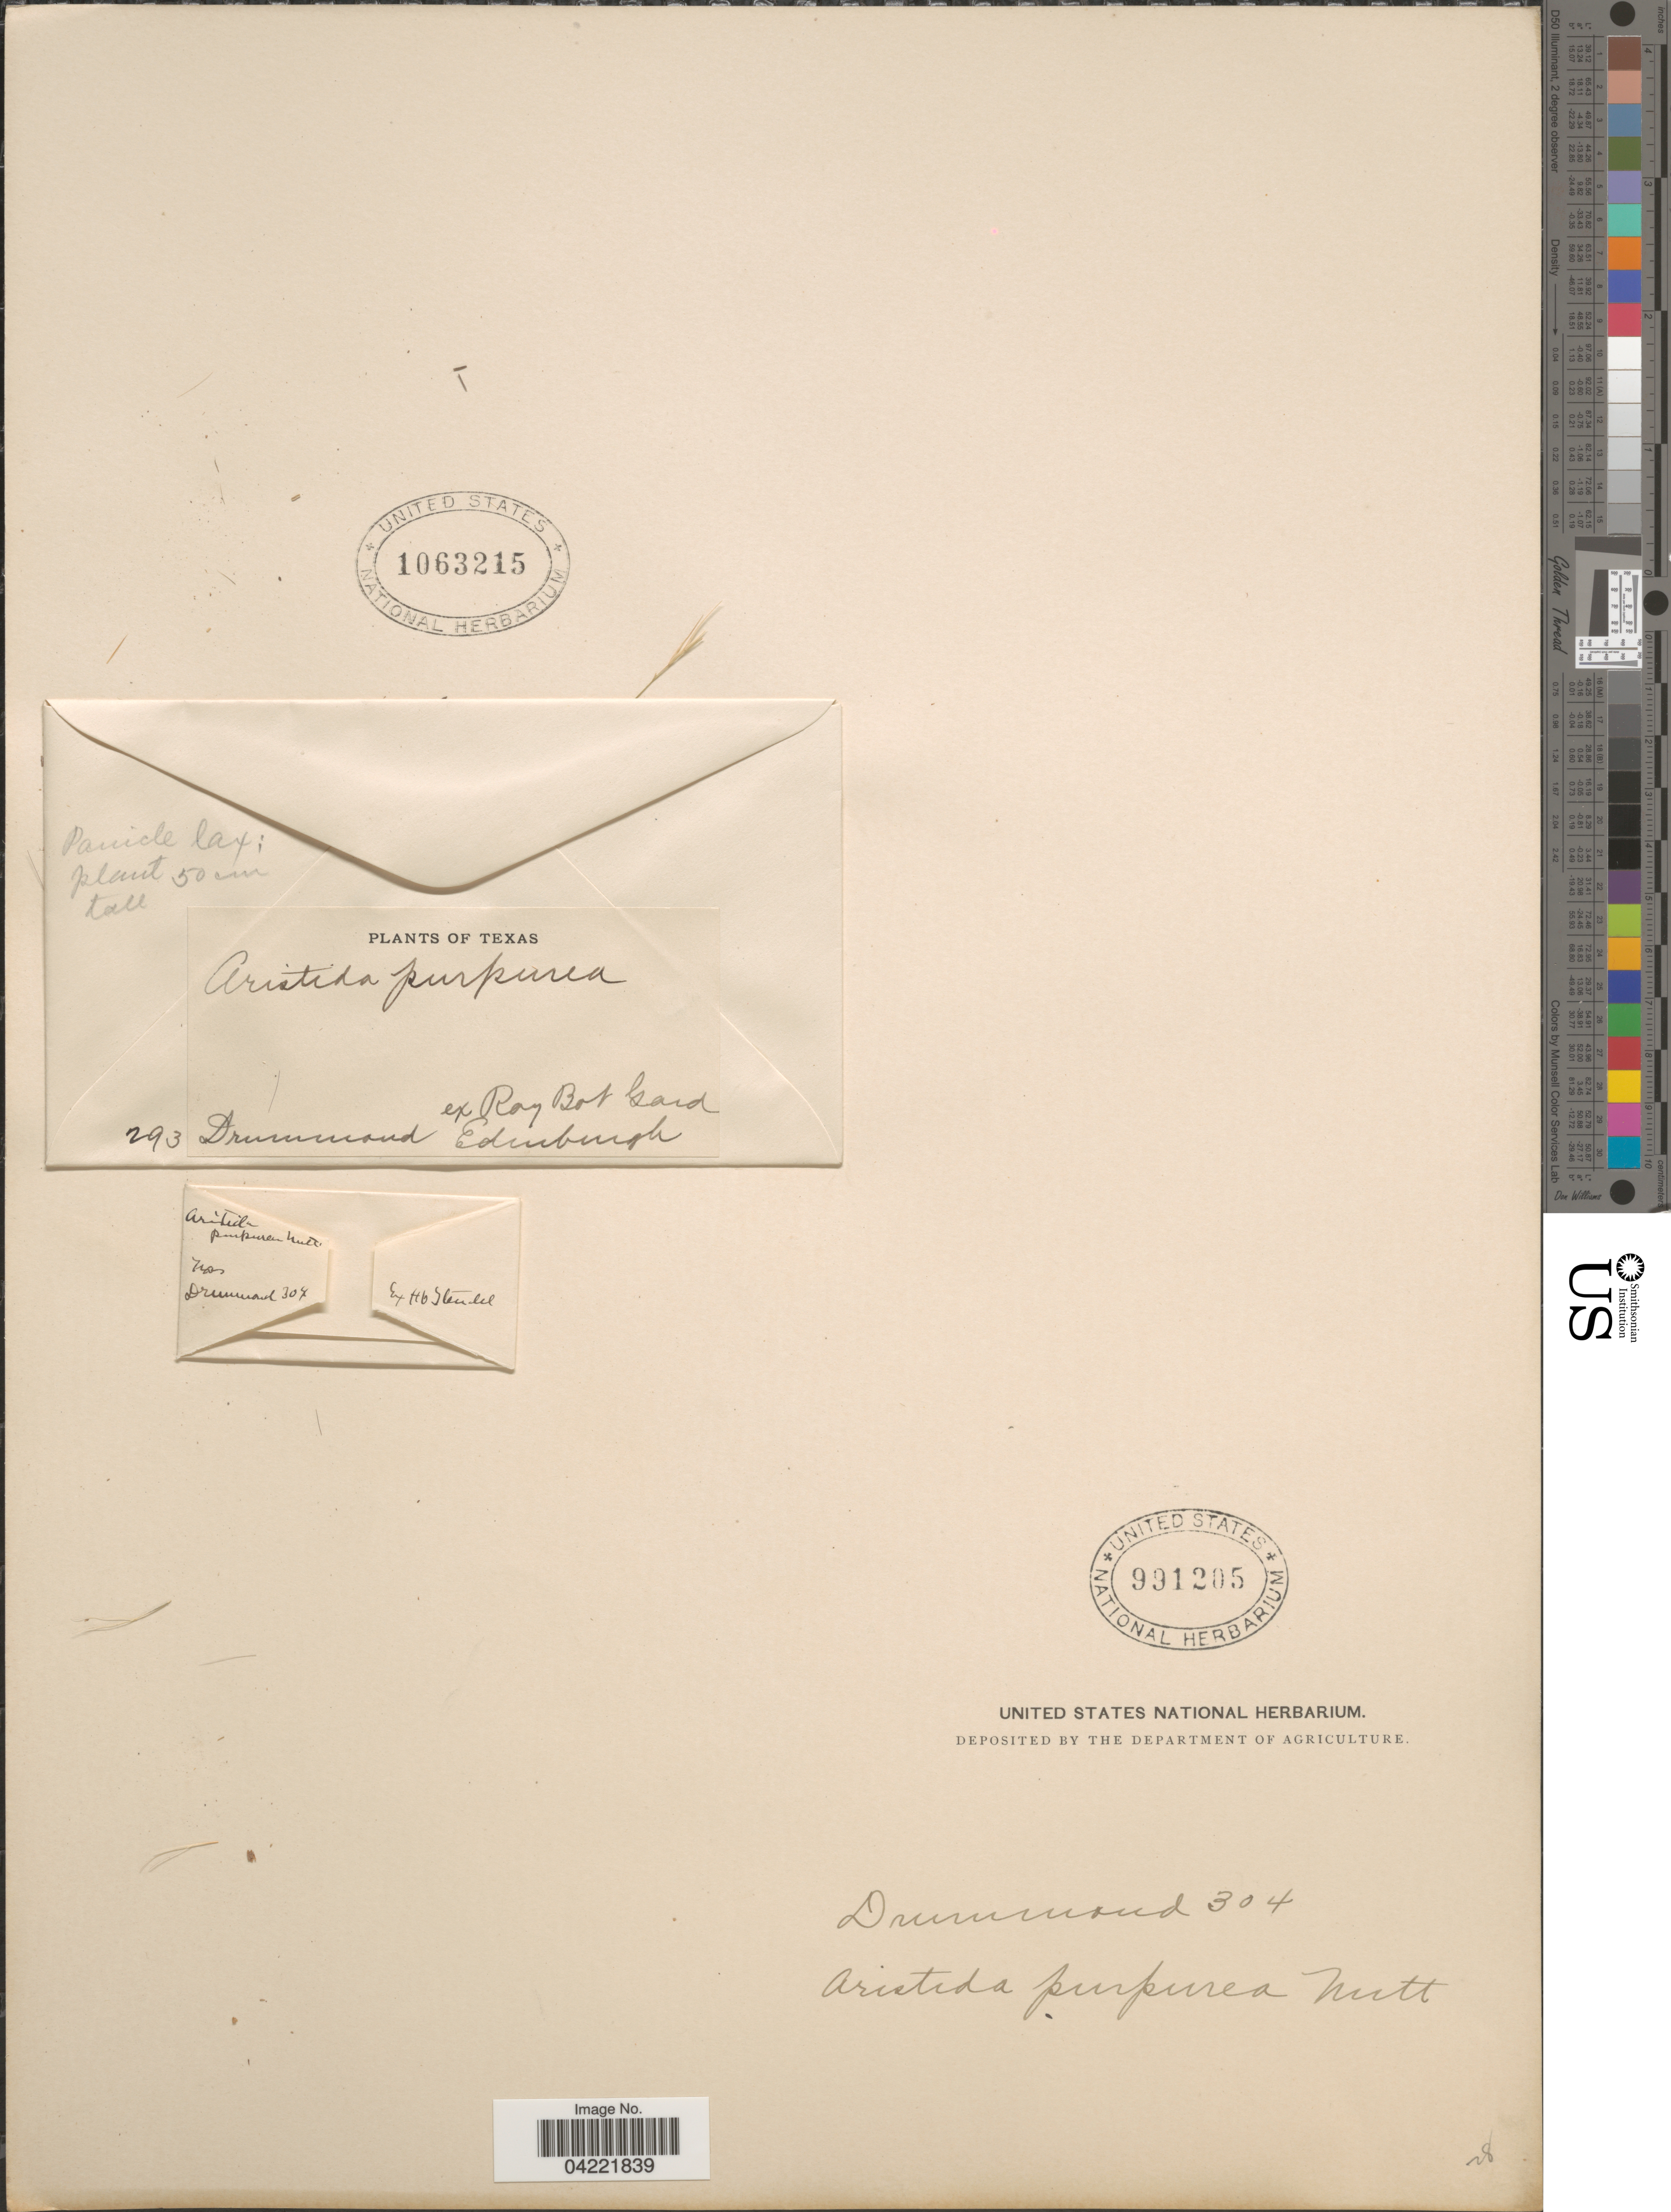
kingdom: Plantae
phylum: Tracheophyta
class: Liliopsida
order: Poales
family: Poaceae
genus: Aristida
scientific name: Aristida purpurea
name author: Nutt.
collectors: -. Drummond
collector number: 293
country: United States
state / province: Texas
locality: Edinburgh.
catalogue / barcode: US 1063215